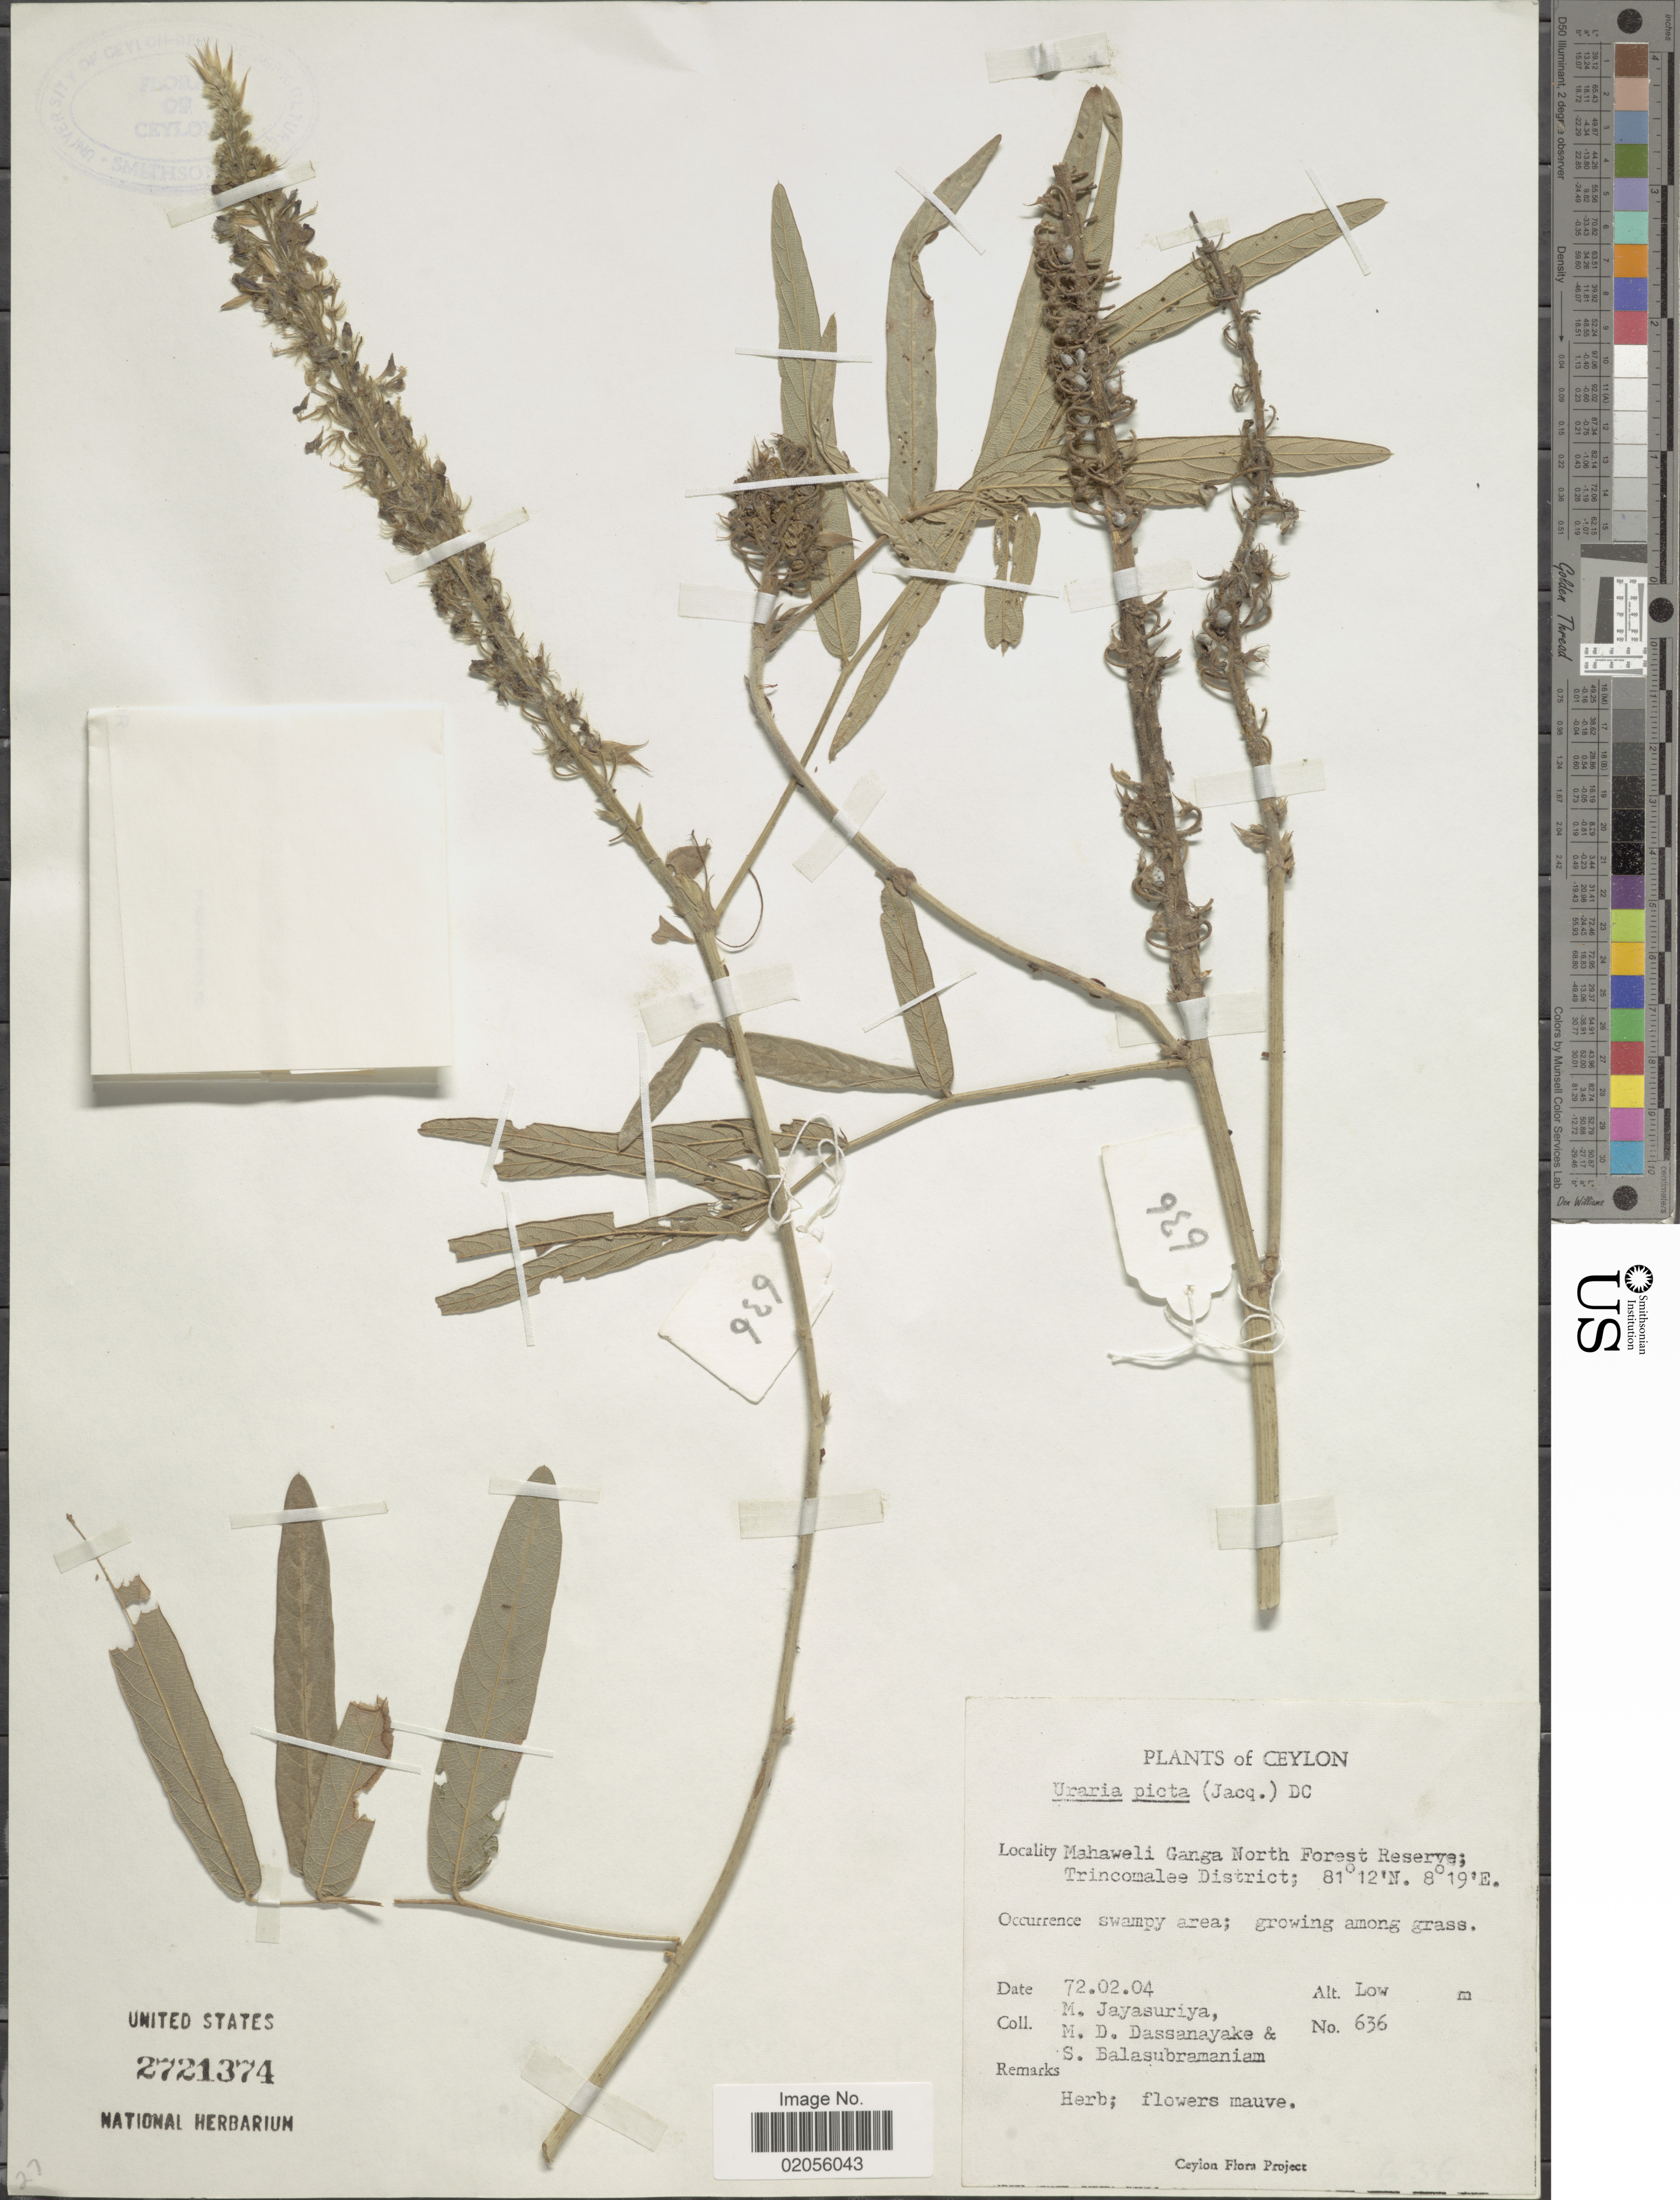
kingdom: Plantae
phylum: Tracheophyta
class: Magnoliopsida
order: Fabales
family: Fabaceae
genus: Uraria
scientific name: Uraria picta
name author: (Jacq.) DC.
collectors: M. Jayasuriya, M. D. Dassanayake & S. Balasubramaniam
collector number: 636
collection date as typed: Transcribed d/m/y: 4/2/72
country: Sri Lanka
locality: Ceylon. Mahaweli Ganga North Forest Reserve; Trincomalee District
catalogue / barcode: US 2721374